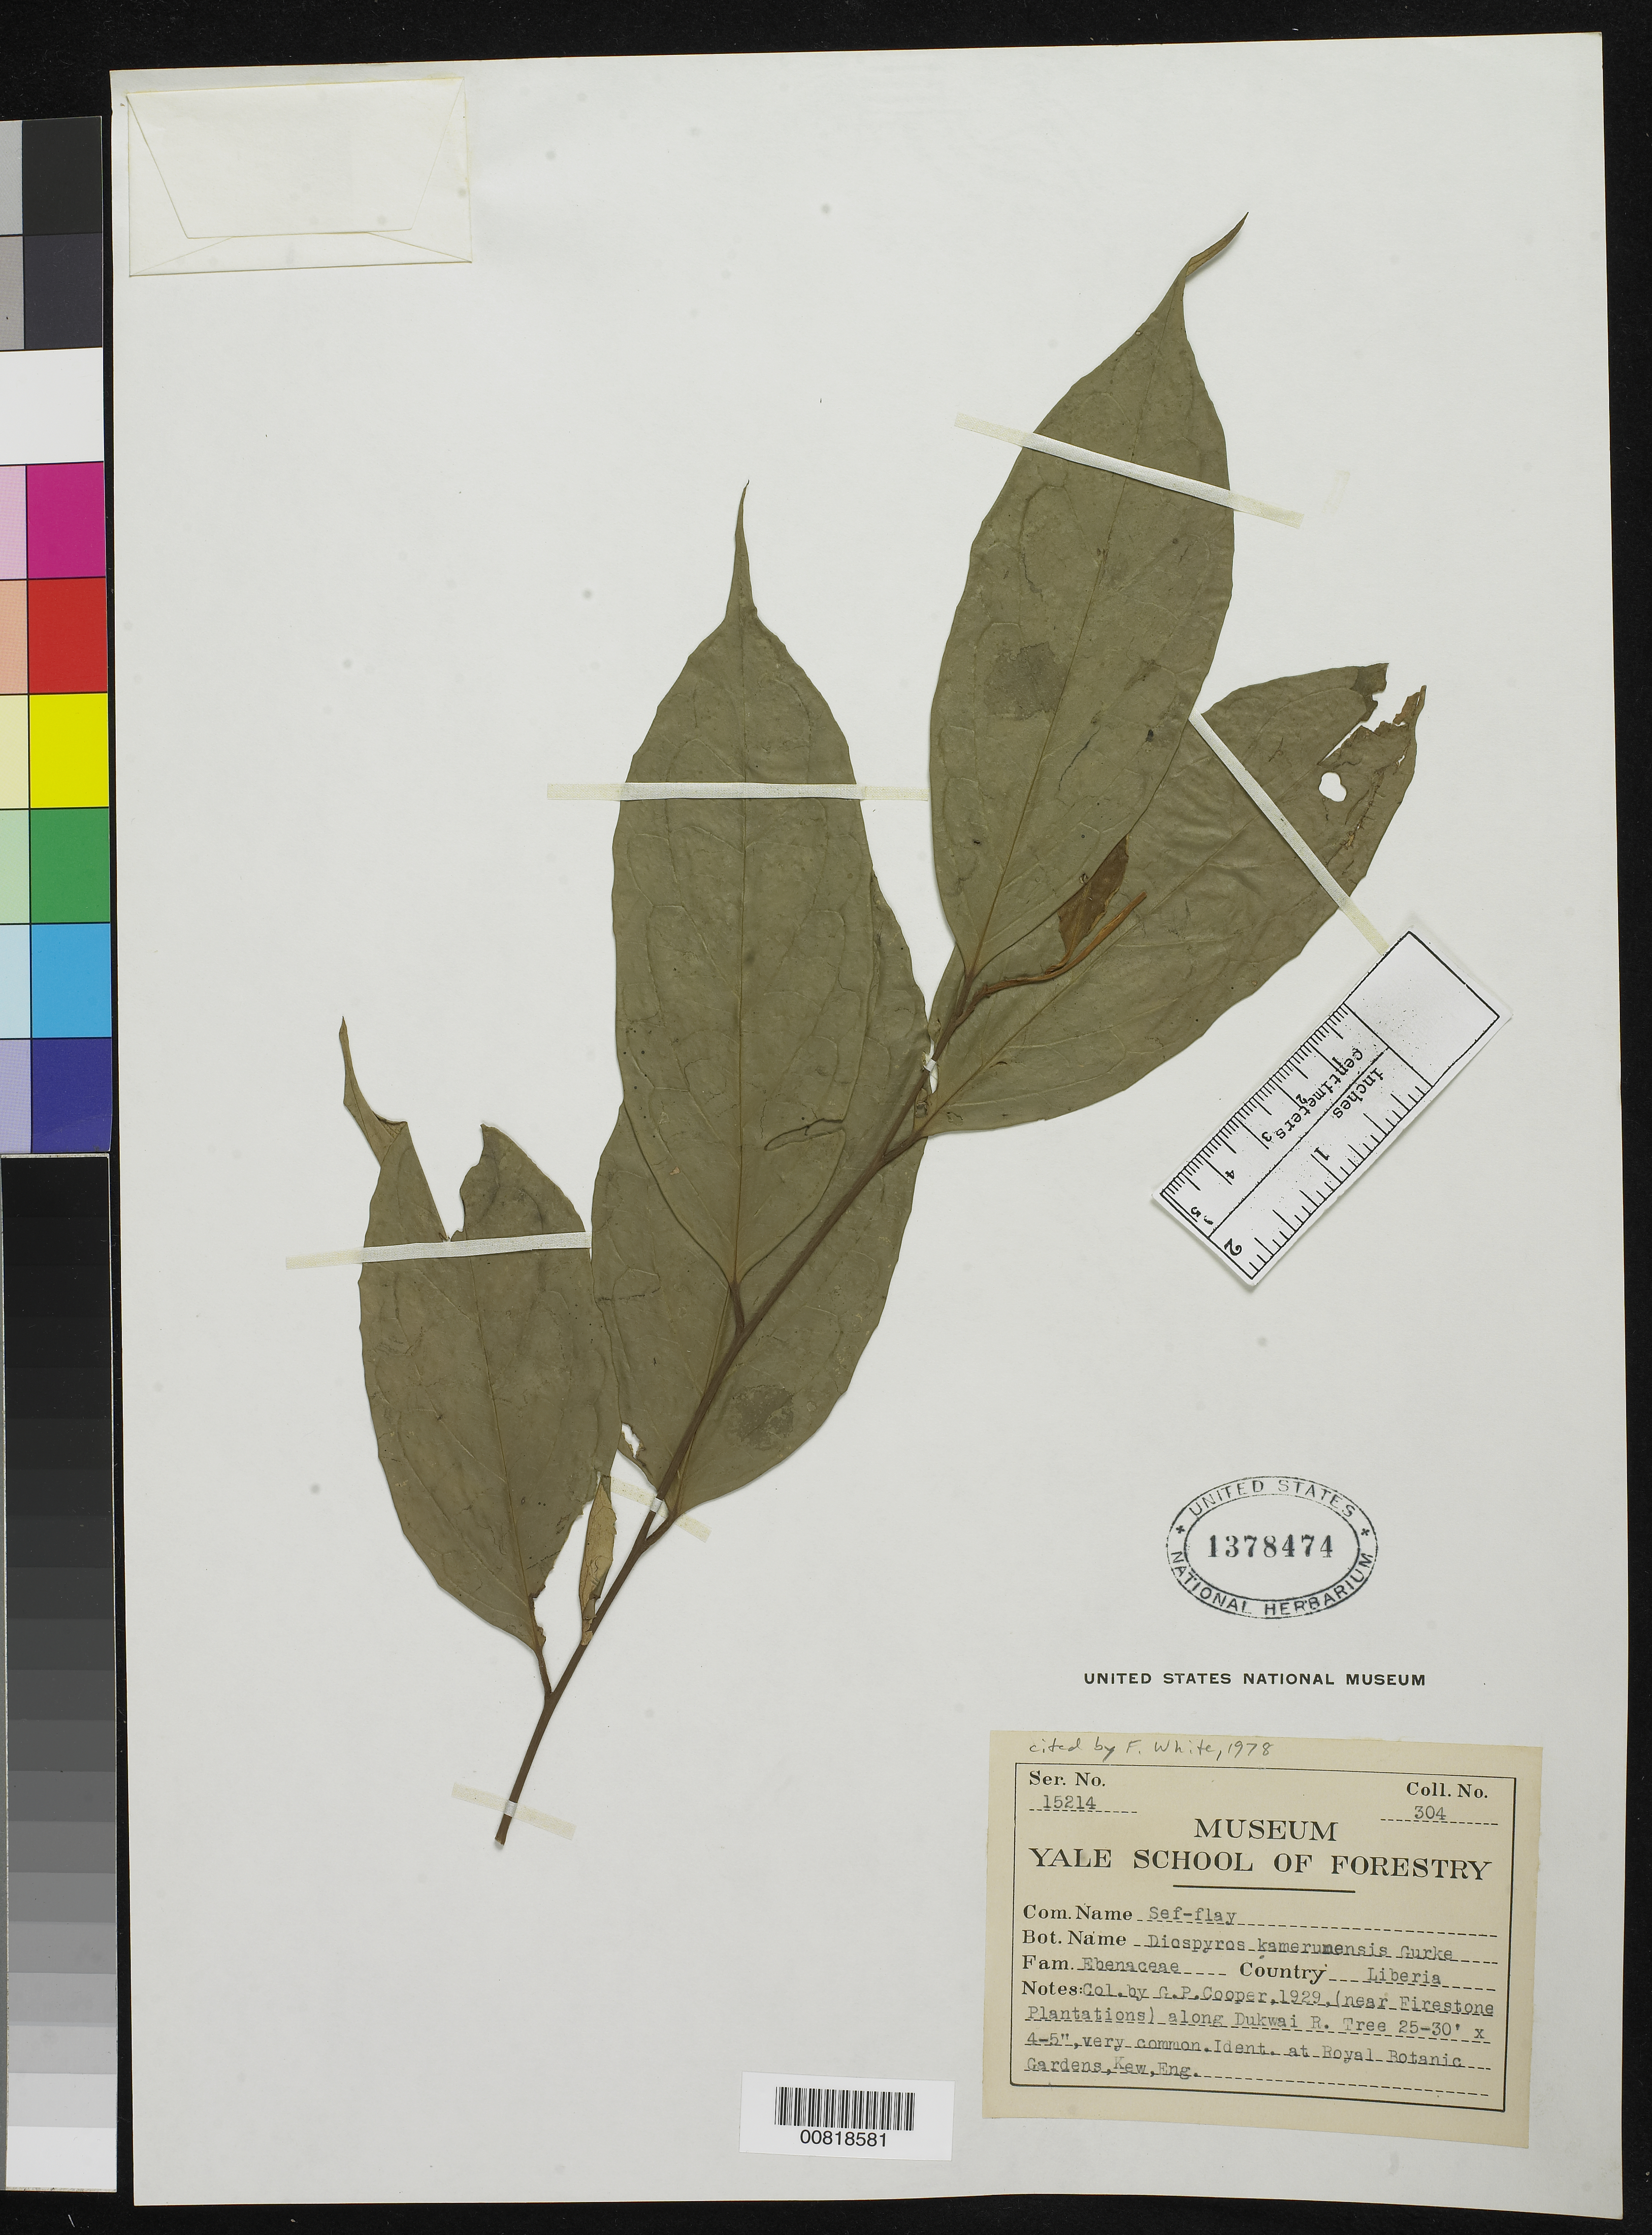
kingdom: Plantae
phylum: Tracheophyta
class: Magnoliopsida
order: Ericales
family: Ebenaceae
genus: Diospyros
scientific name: Diospyros kamerunensis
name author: Gürke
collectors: G. Cooper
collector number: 304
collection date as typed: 1929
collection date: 1929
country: Liberia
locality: (near Firestone Plantations) along Dukwai River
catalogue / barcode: US 1378474